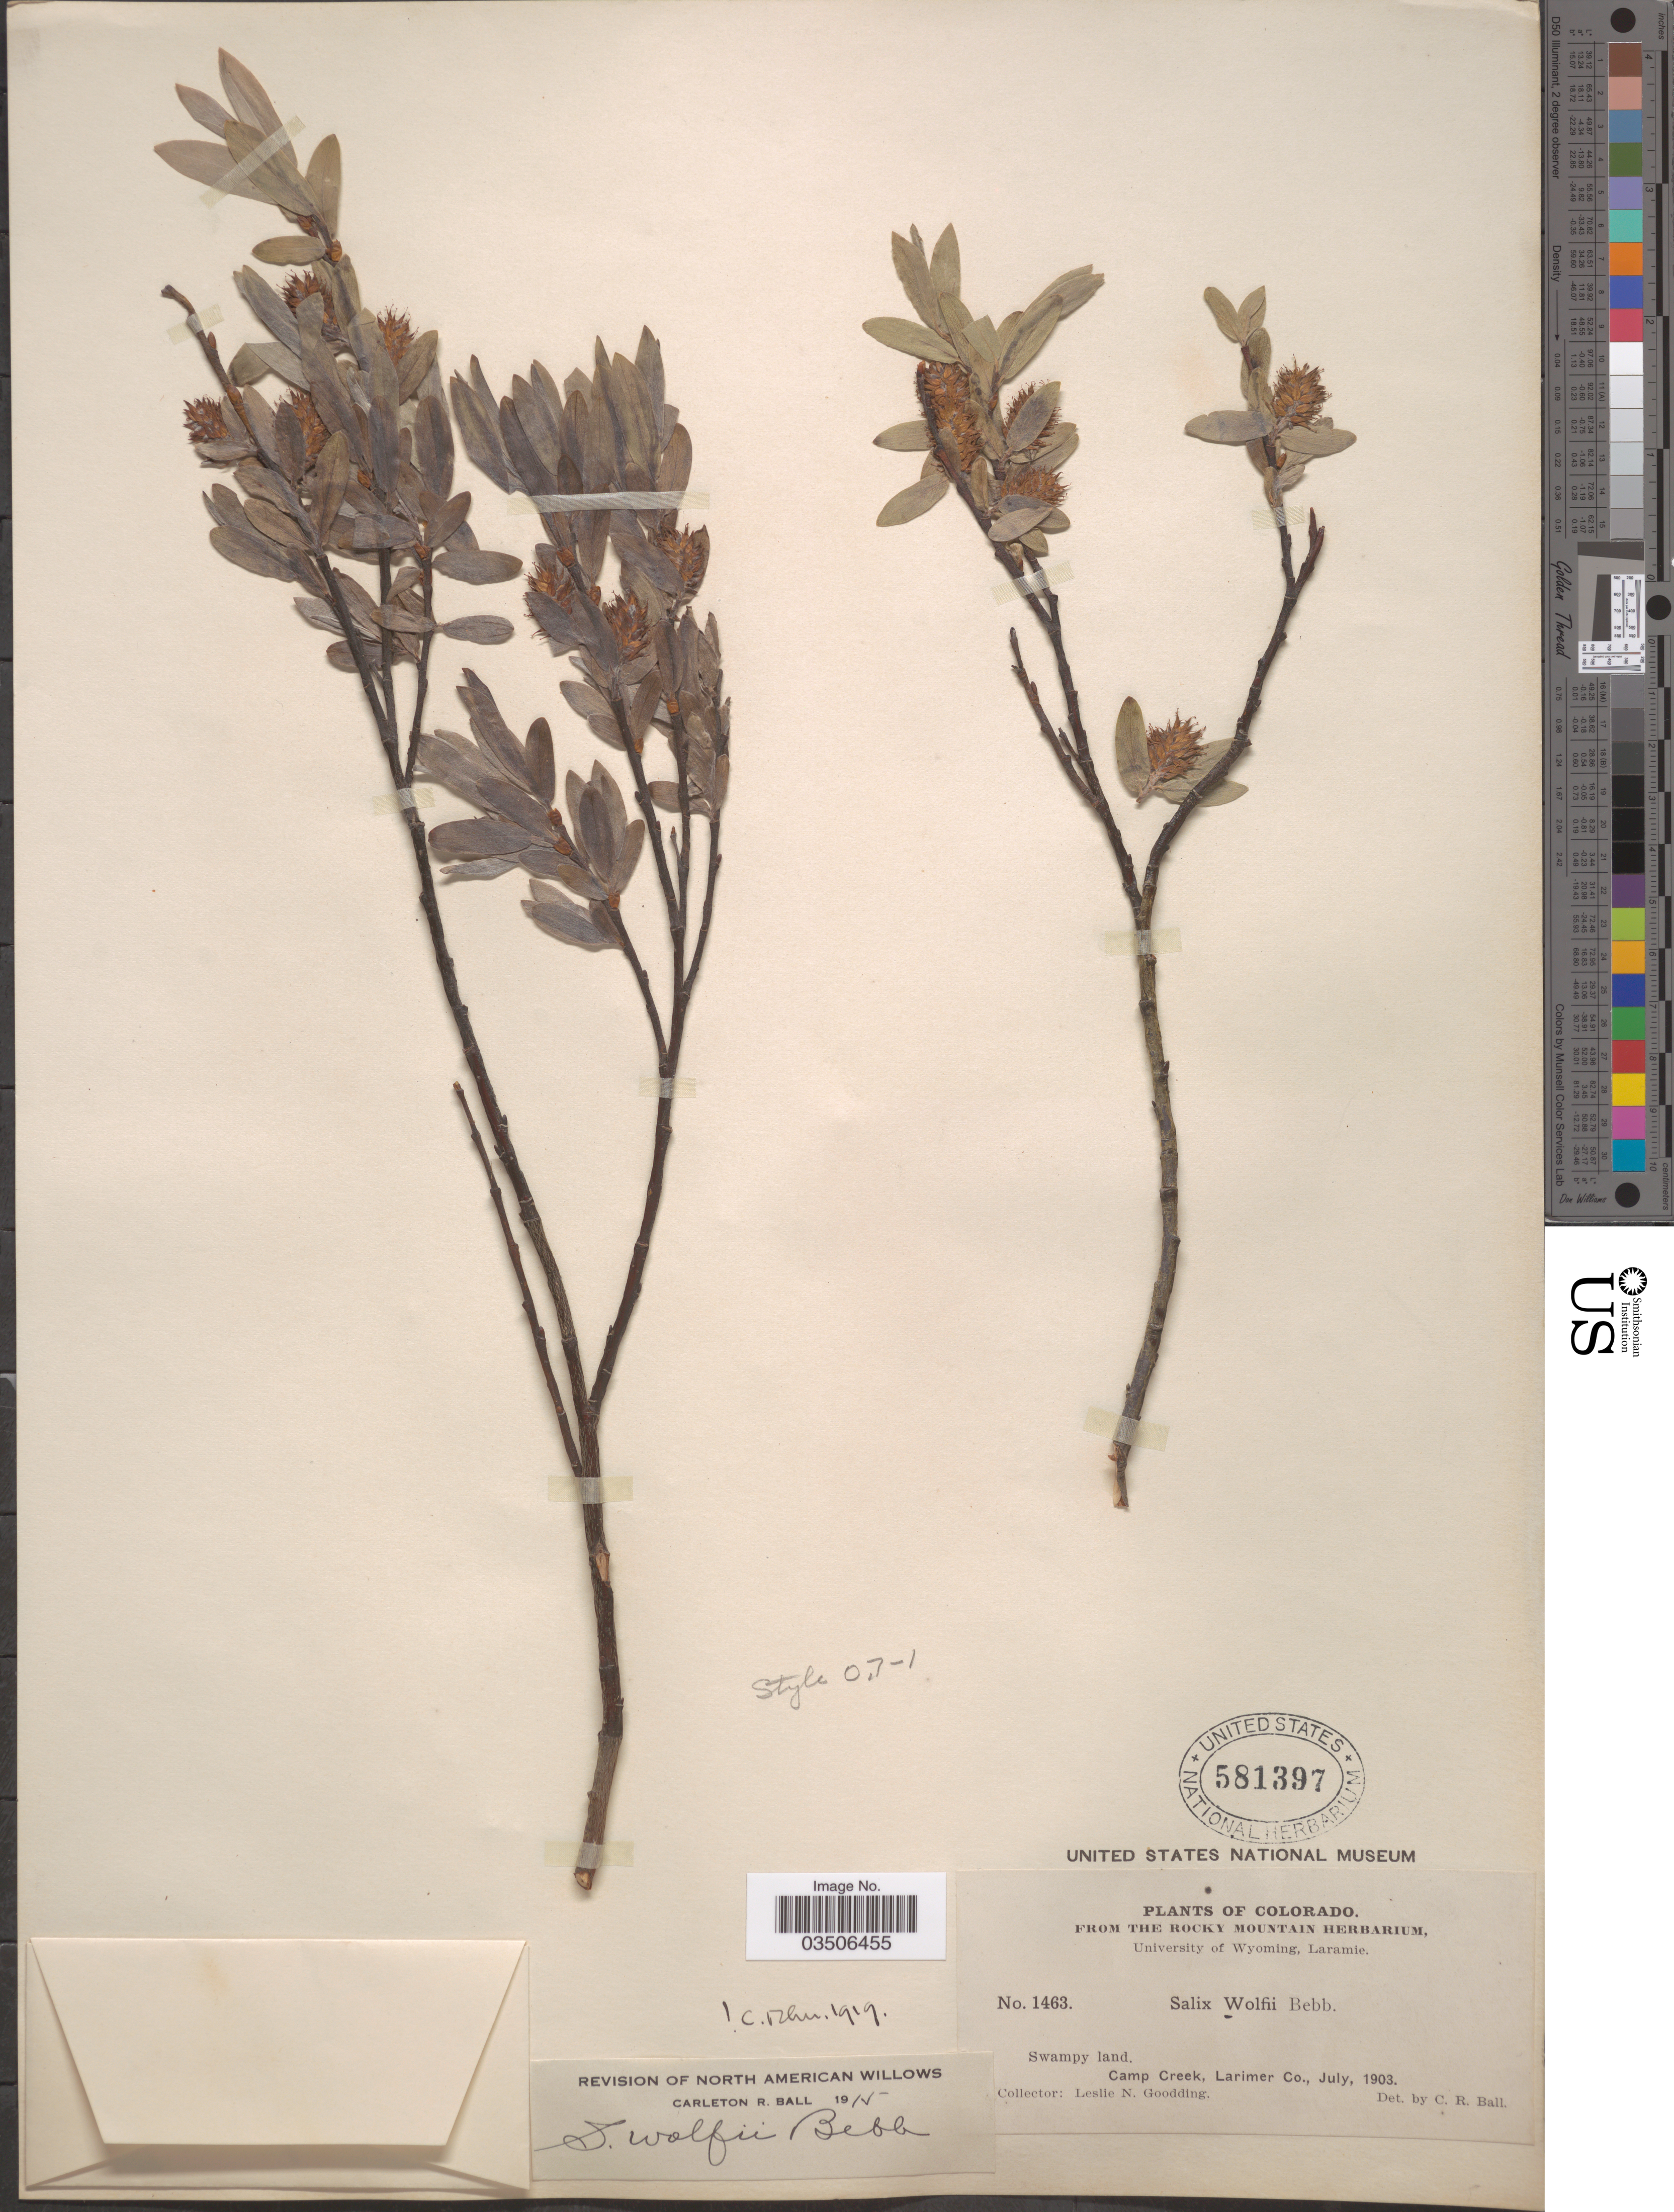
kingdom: Plantae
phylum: Tracheophyta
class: Magnoliopsida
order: Malpighiales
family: Salicaceae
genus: Salix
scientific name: Salix wolfii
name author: Bebb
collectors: L. N. Goodding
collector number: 1463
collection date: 1903-07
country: United States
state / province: Colorado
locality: Swampy land. Camp Creek, Larimer Co.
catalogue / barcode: US 581397